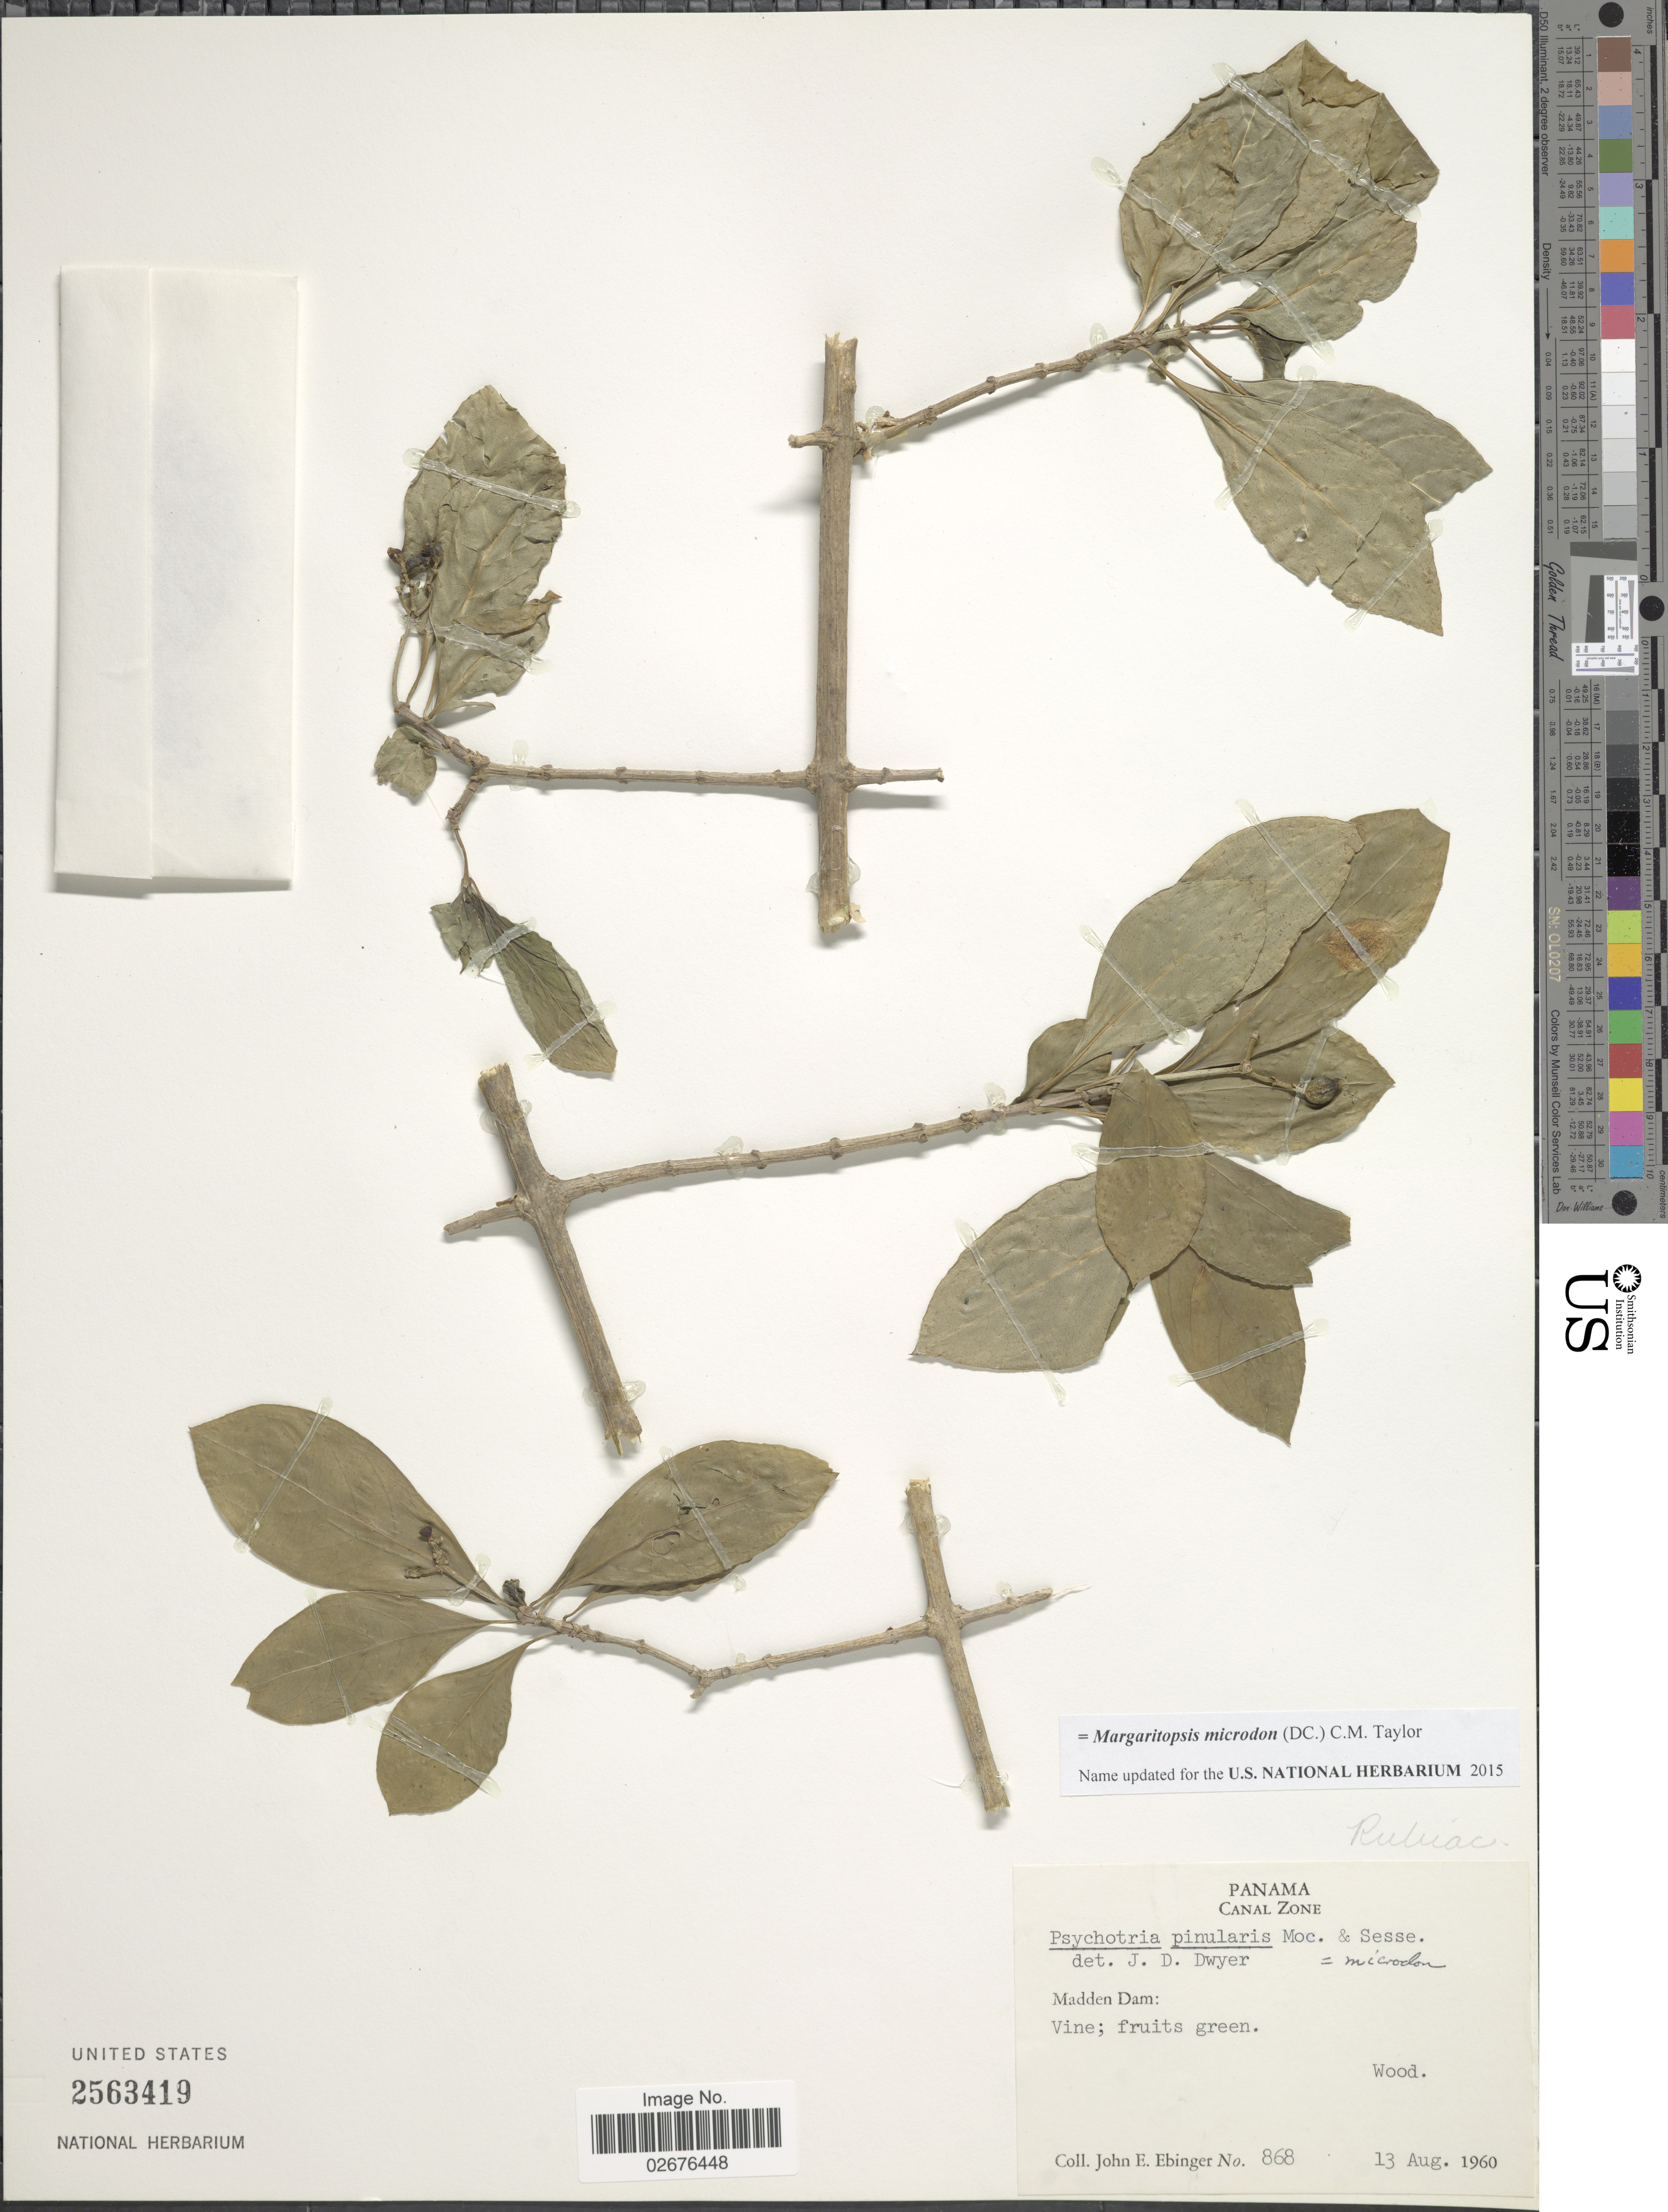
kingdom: Plantae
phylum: Tracheophyta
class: Magnoliopsida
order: Gentianales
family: Rubiaceae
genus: Margaritopsis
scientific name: Margaritopsis microdon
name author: (DC.) C.M. Taylor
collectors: J. Ebinger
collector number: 868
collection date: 1961-08-13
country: Panama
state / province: Colón / Panamá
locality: Canal Zone, Madden Dam, Vine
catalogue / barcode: US 2563419